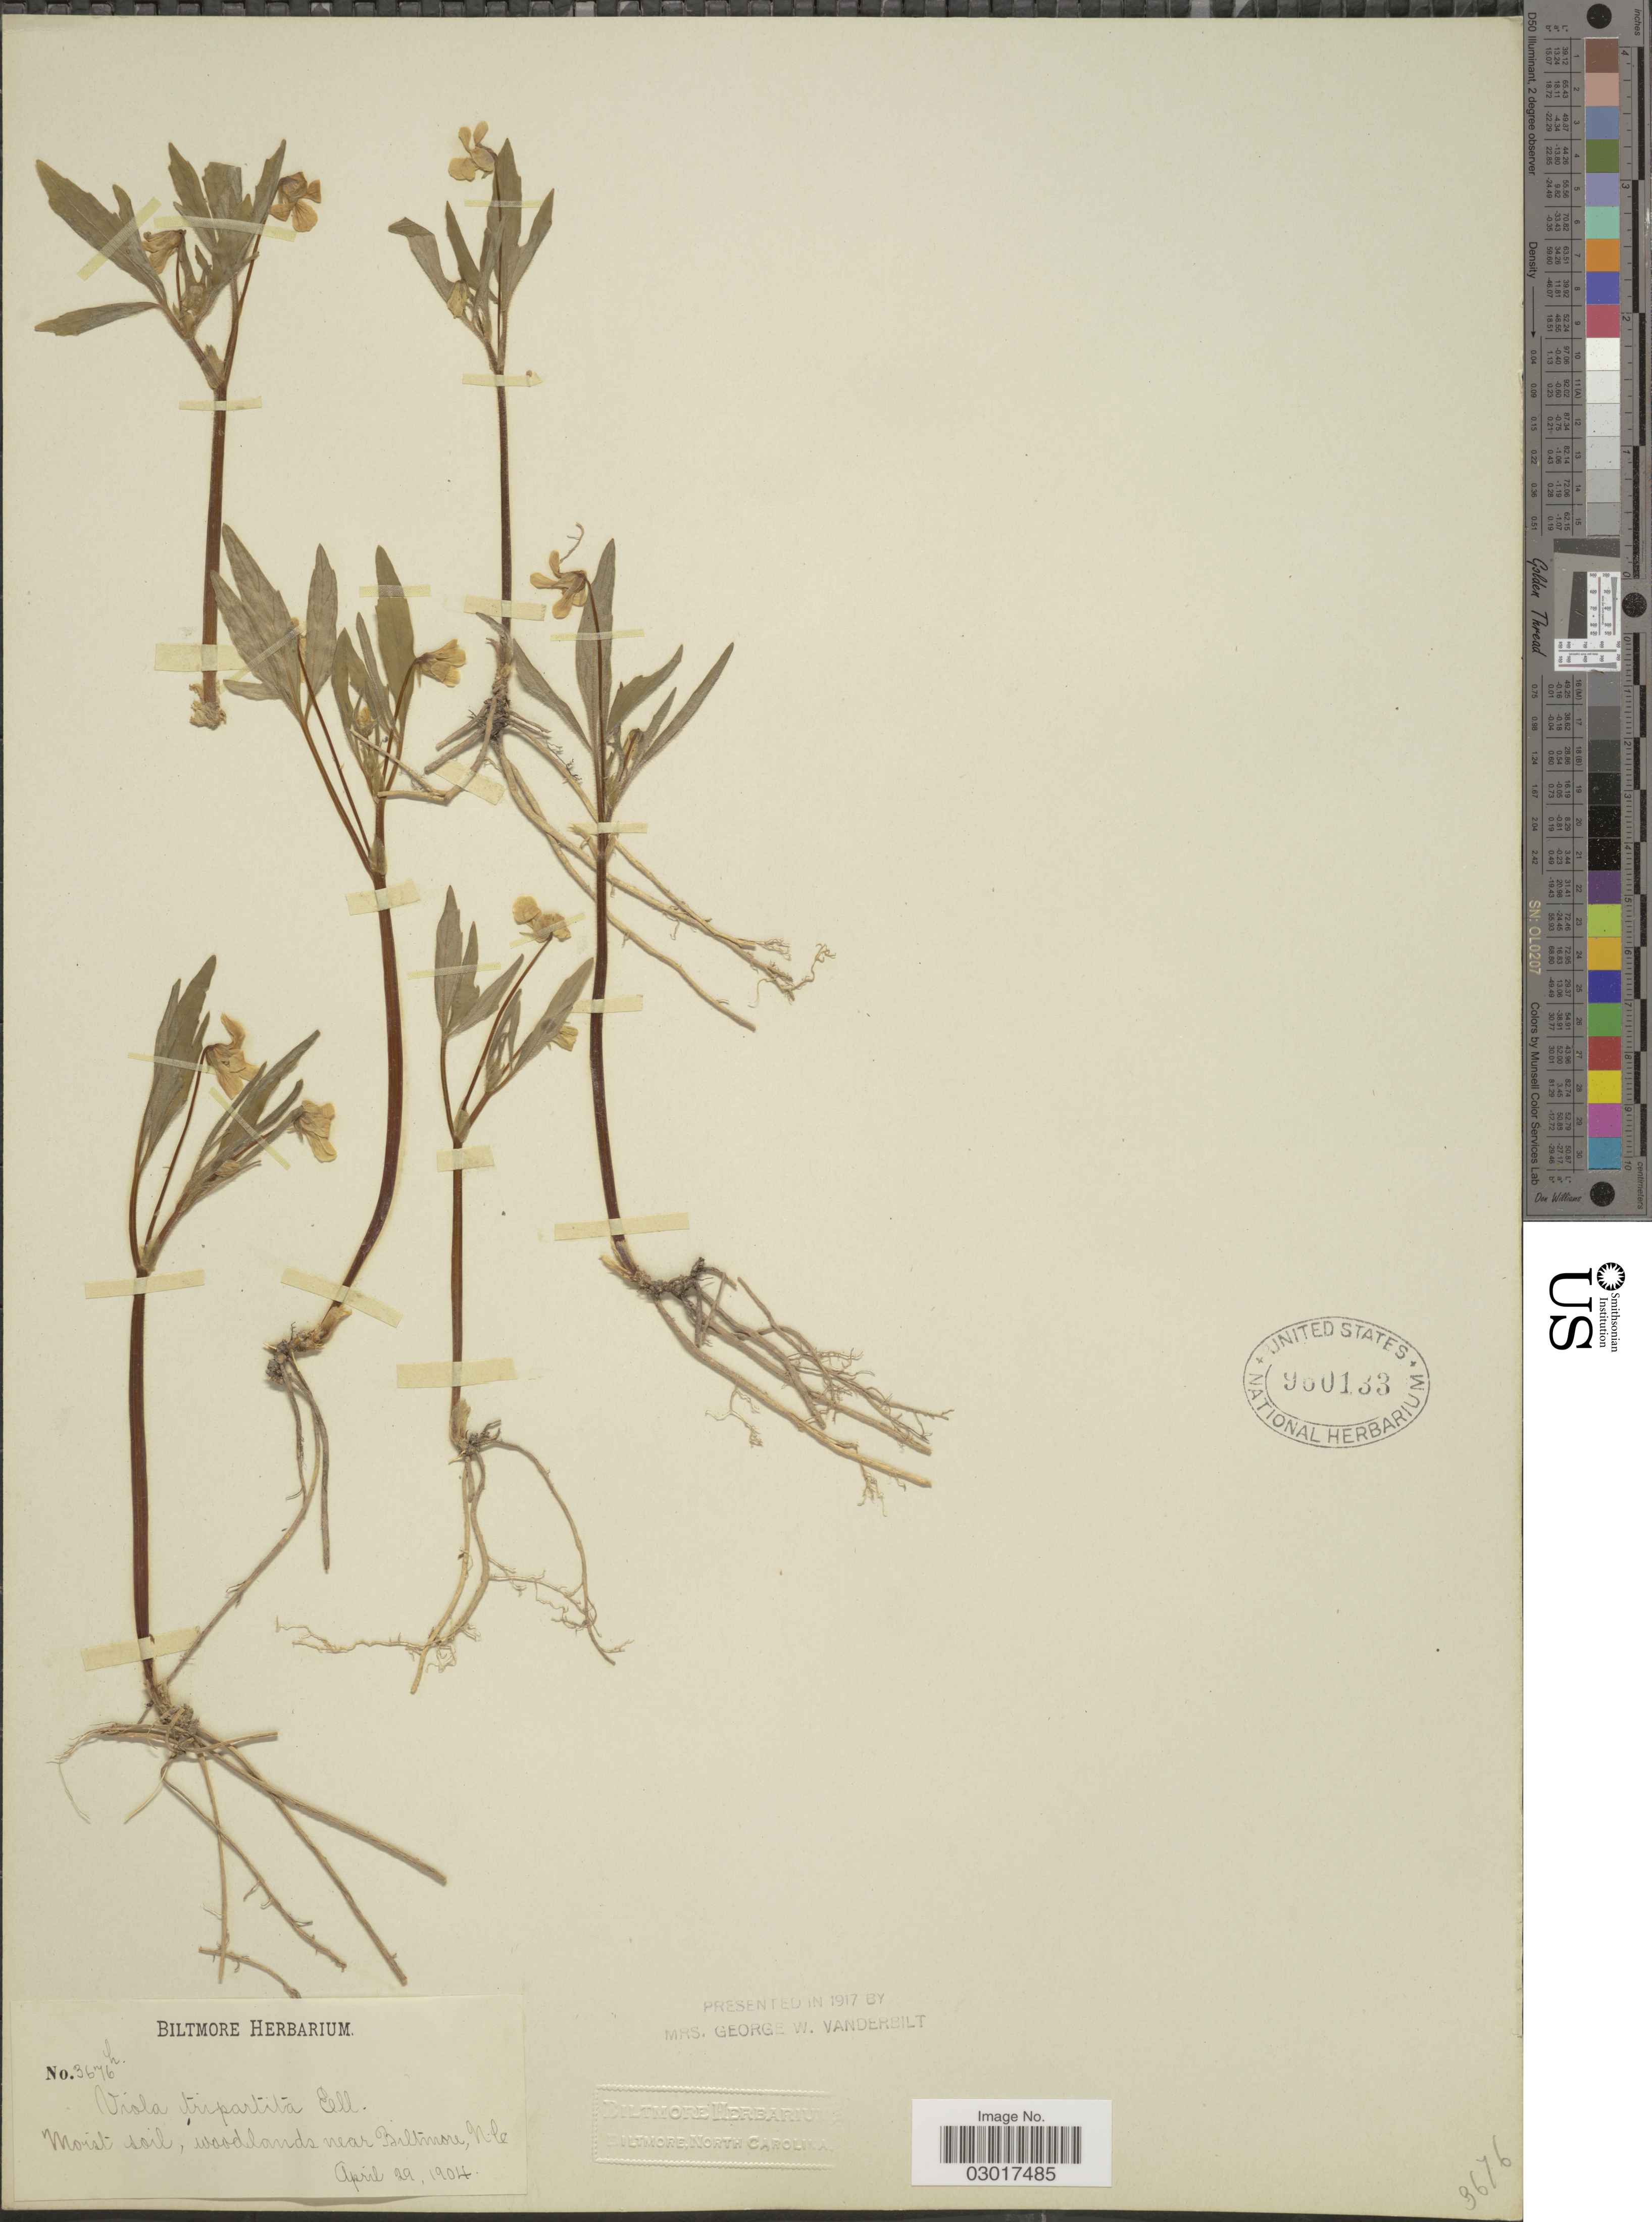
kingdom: Plantae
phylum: Tracheophyta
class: Magnoliopsida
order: Malpighiales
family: Violaceae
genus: Viola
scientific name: Viola tripartita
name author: Elliott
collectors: ex herb. Biltmore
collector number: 3676h.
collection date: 1904-04-29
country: United States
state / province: North Carolina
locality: Woodlands near Biltmore.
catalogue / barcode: US 960133